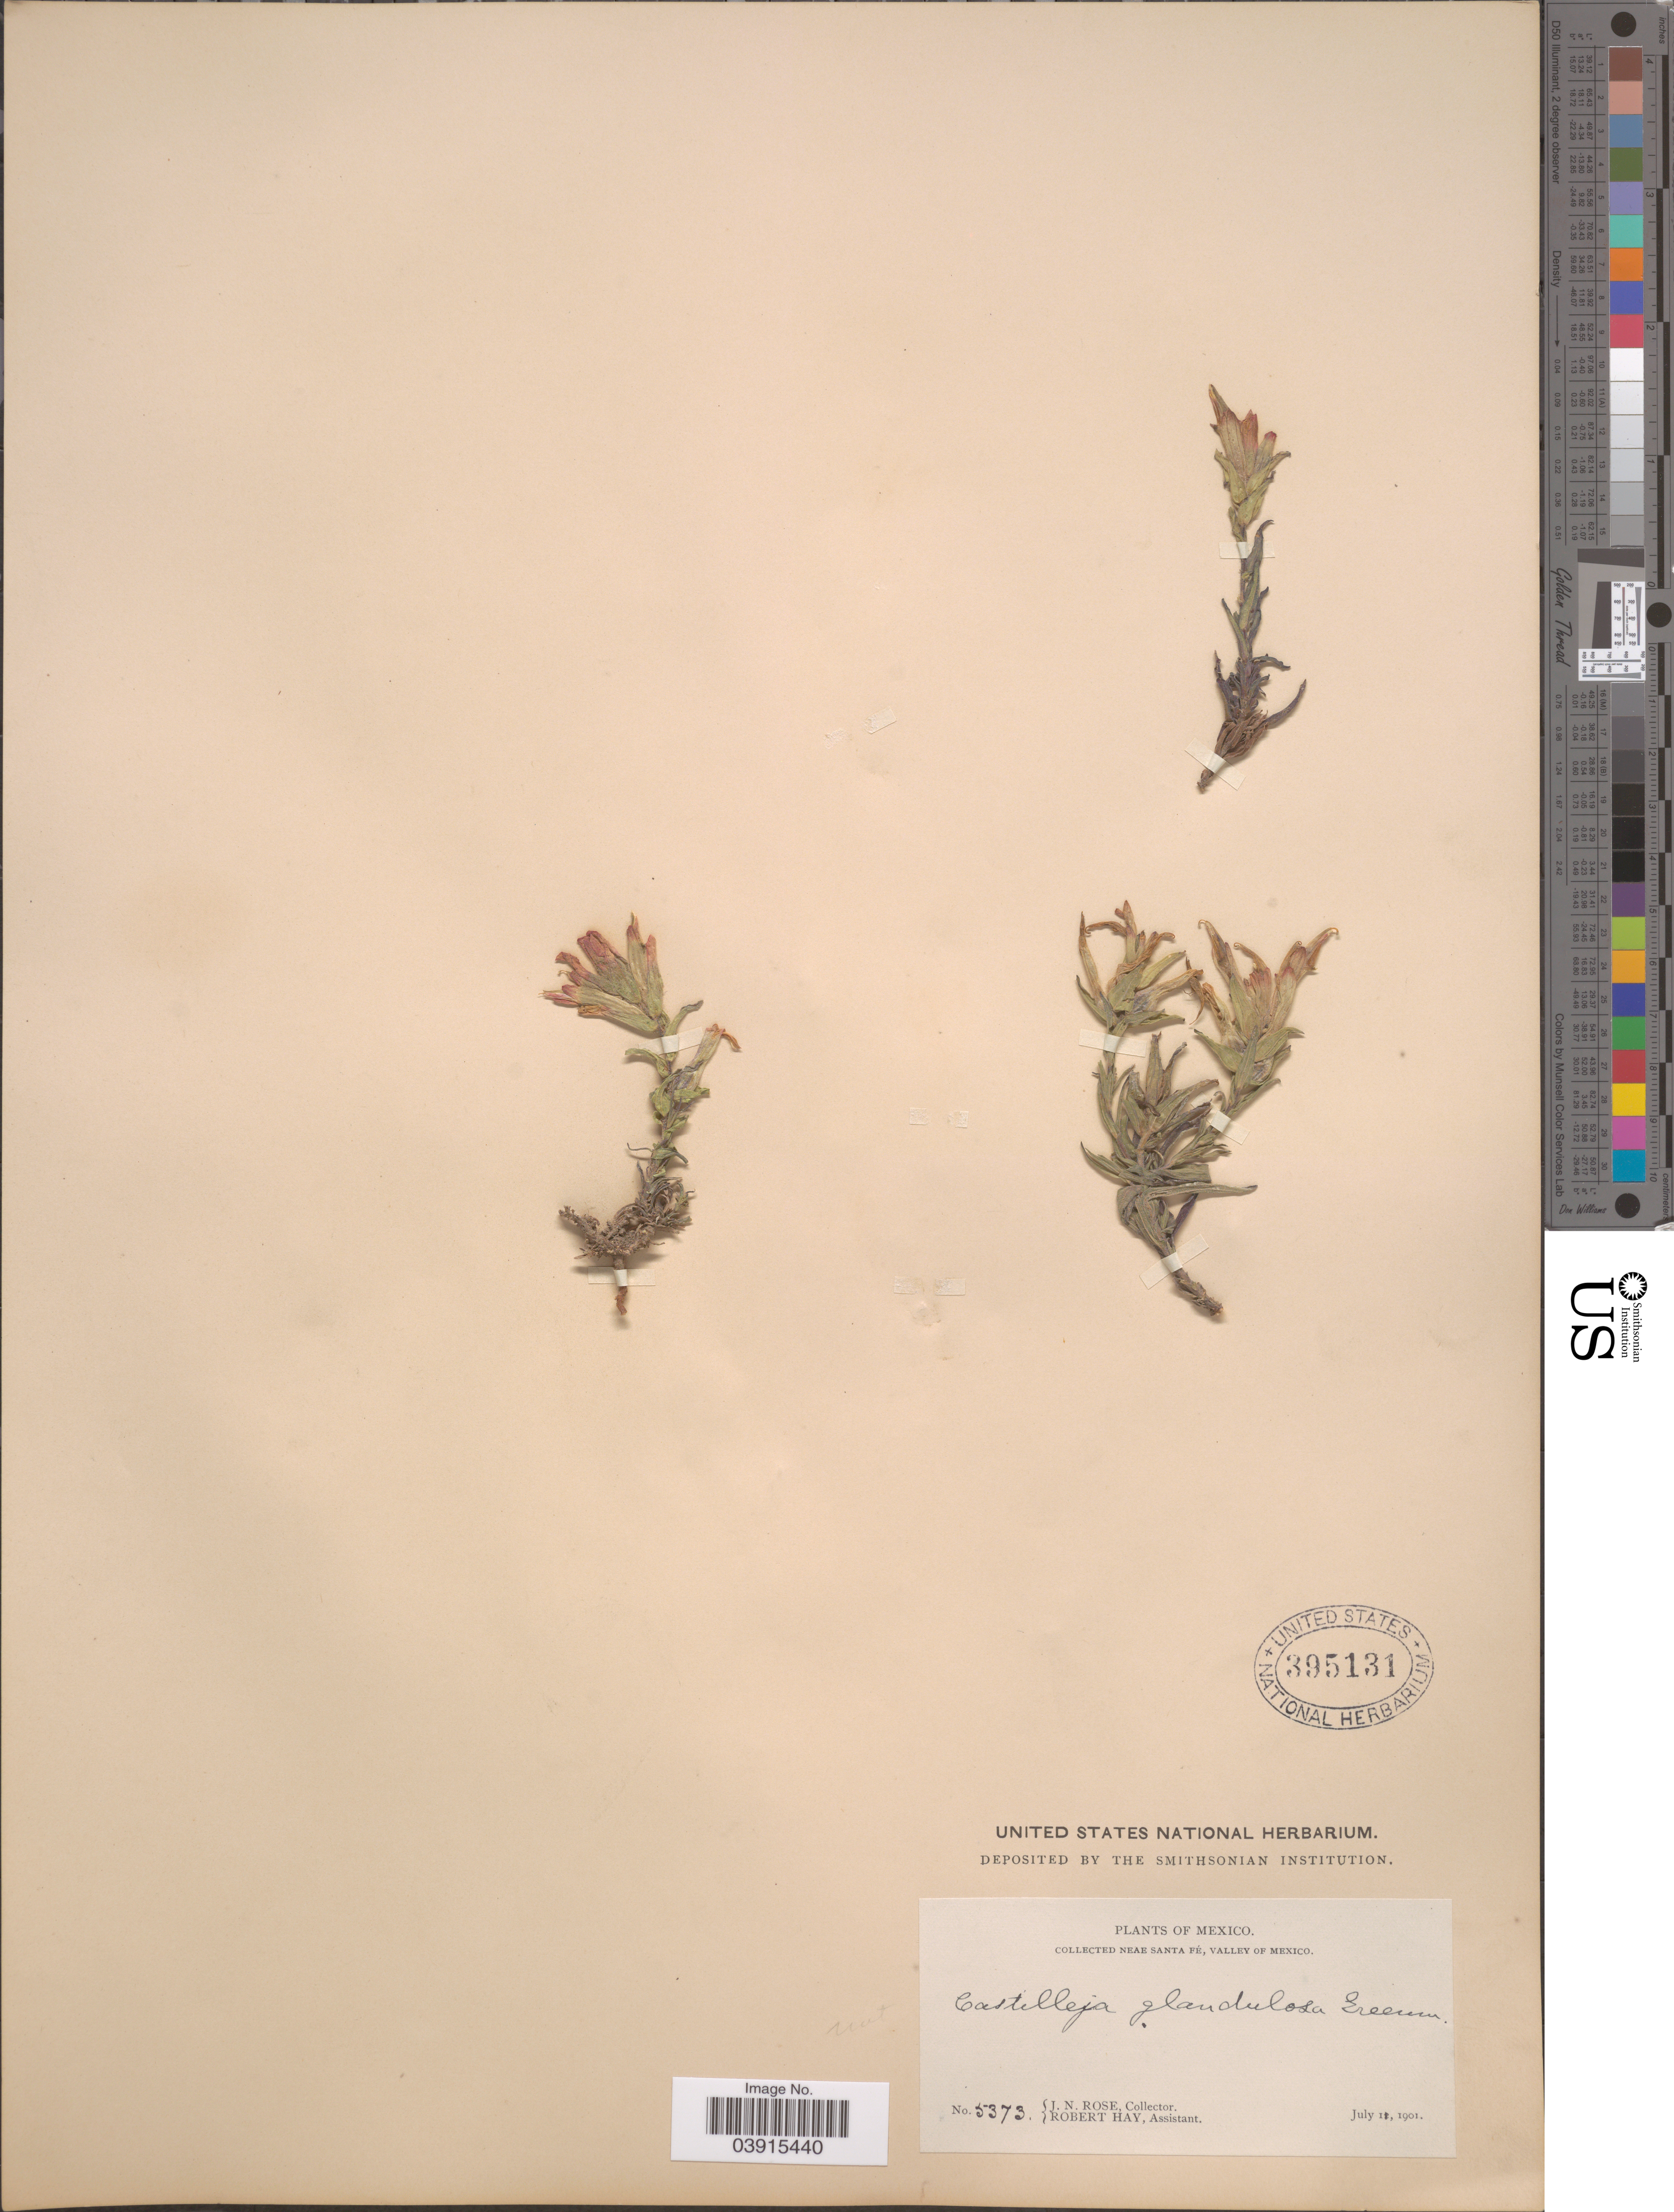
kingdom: Plantae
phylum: Tracheophyta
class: Magnoliopsida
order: Lamiales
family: Orobanchaceae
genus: Castilleja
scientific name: Castilleja schaffneri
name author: Hemsl.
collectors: J. N. Rose & R. Hay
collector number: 5373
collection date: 1901-07-11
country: Mexico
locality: Near Santa Fé, Valley of Mexico.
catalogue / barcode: US 395131